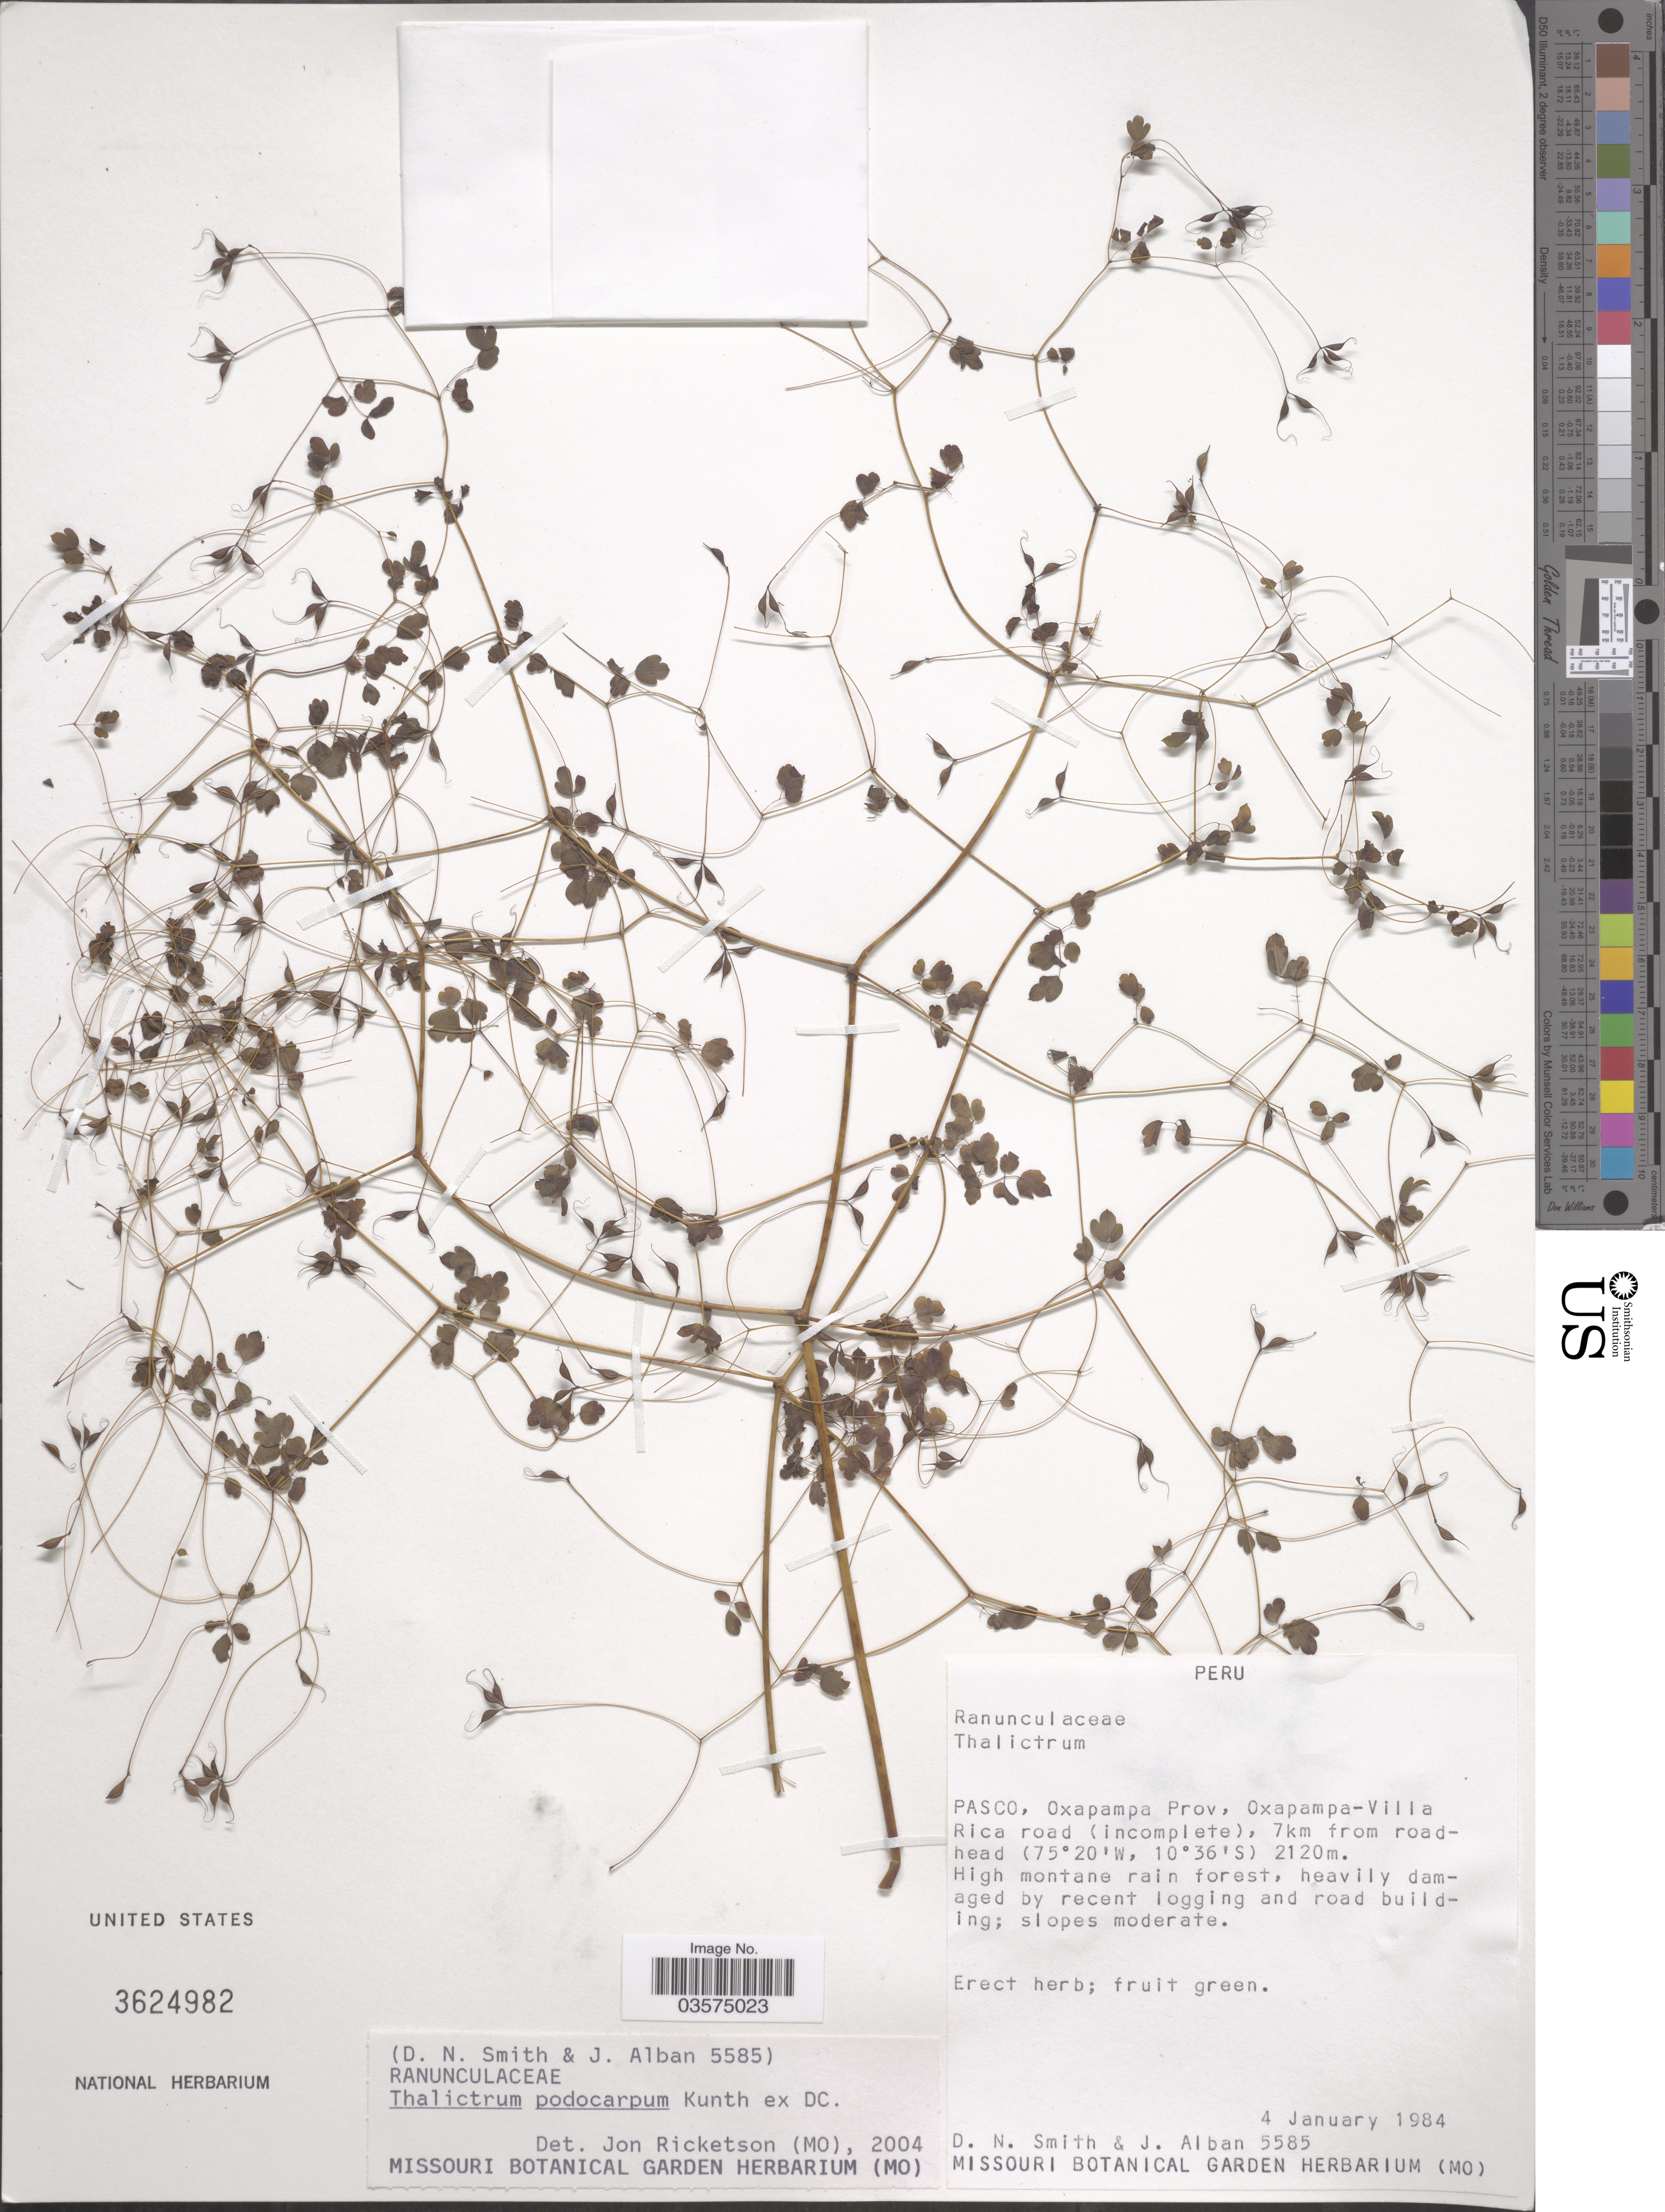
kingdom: Plantae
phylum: Tracheophyta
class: Magnoliopsida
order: Ranunculales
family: Ranunculaceae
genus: Thalictrum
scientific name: Thalictrum podocarpum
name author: Kunth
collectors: D. Smith & J. Alban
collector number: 5585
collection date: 1984-01-04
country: Peru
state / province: Pasco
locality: Oxapampa Prov, Oxapampa-Villa Rica road (incomplete), 7km from road-head.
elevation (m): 2120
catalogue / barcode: US 3624982